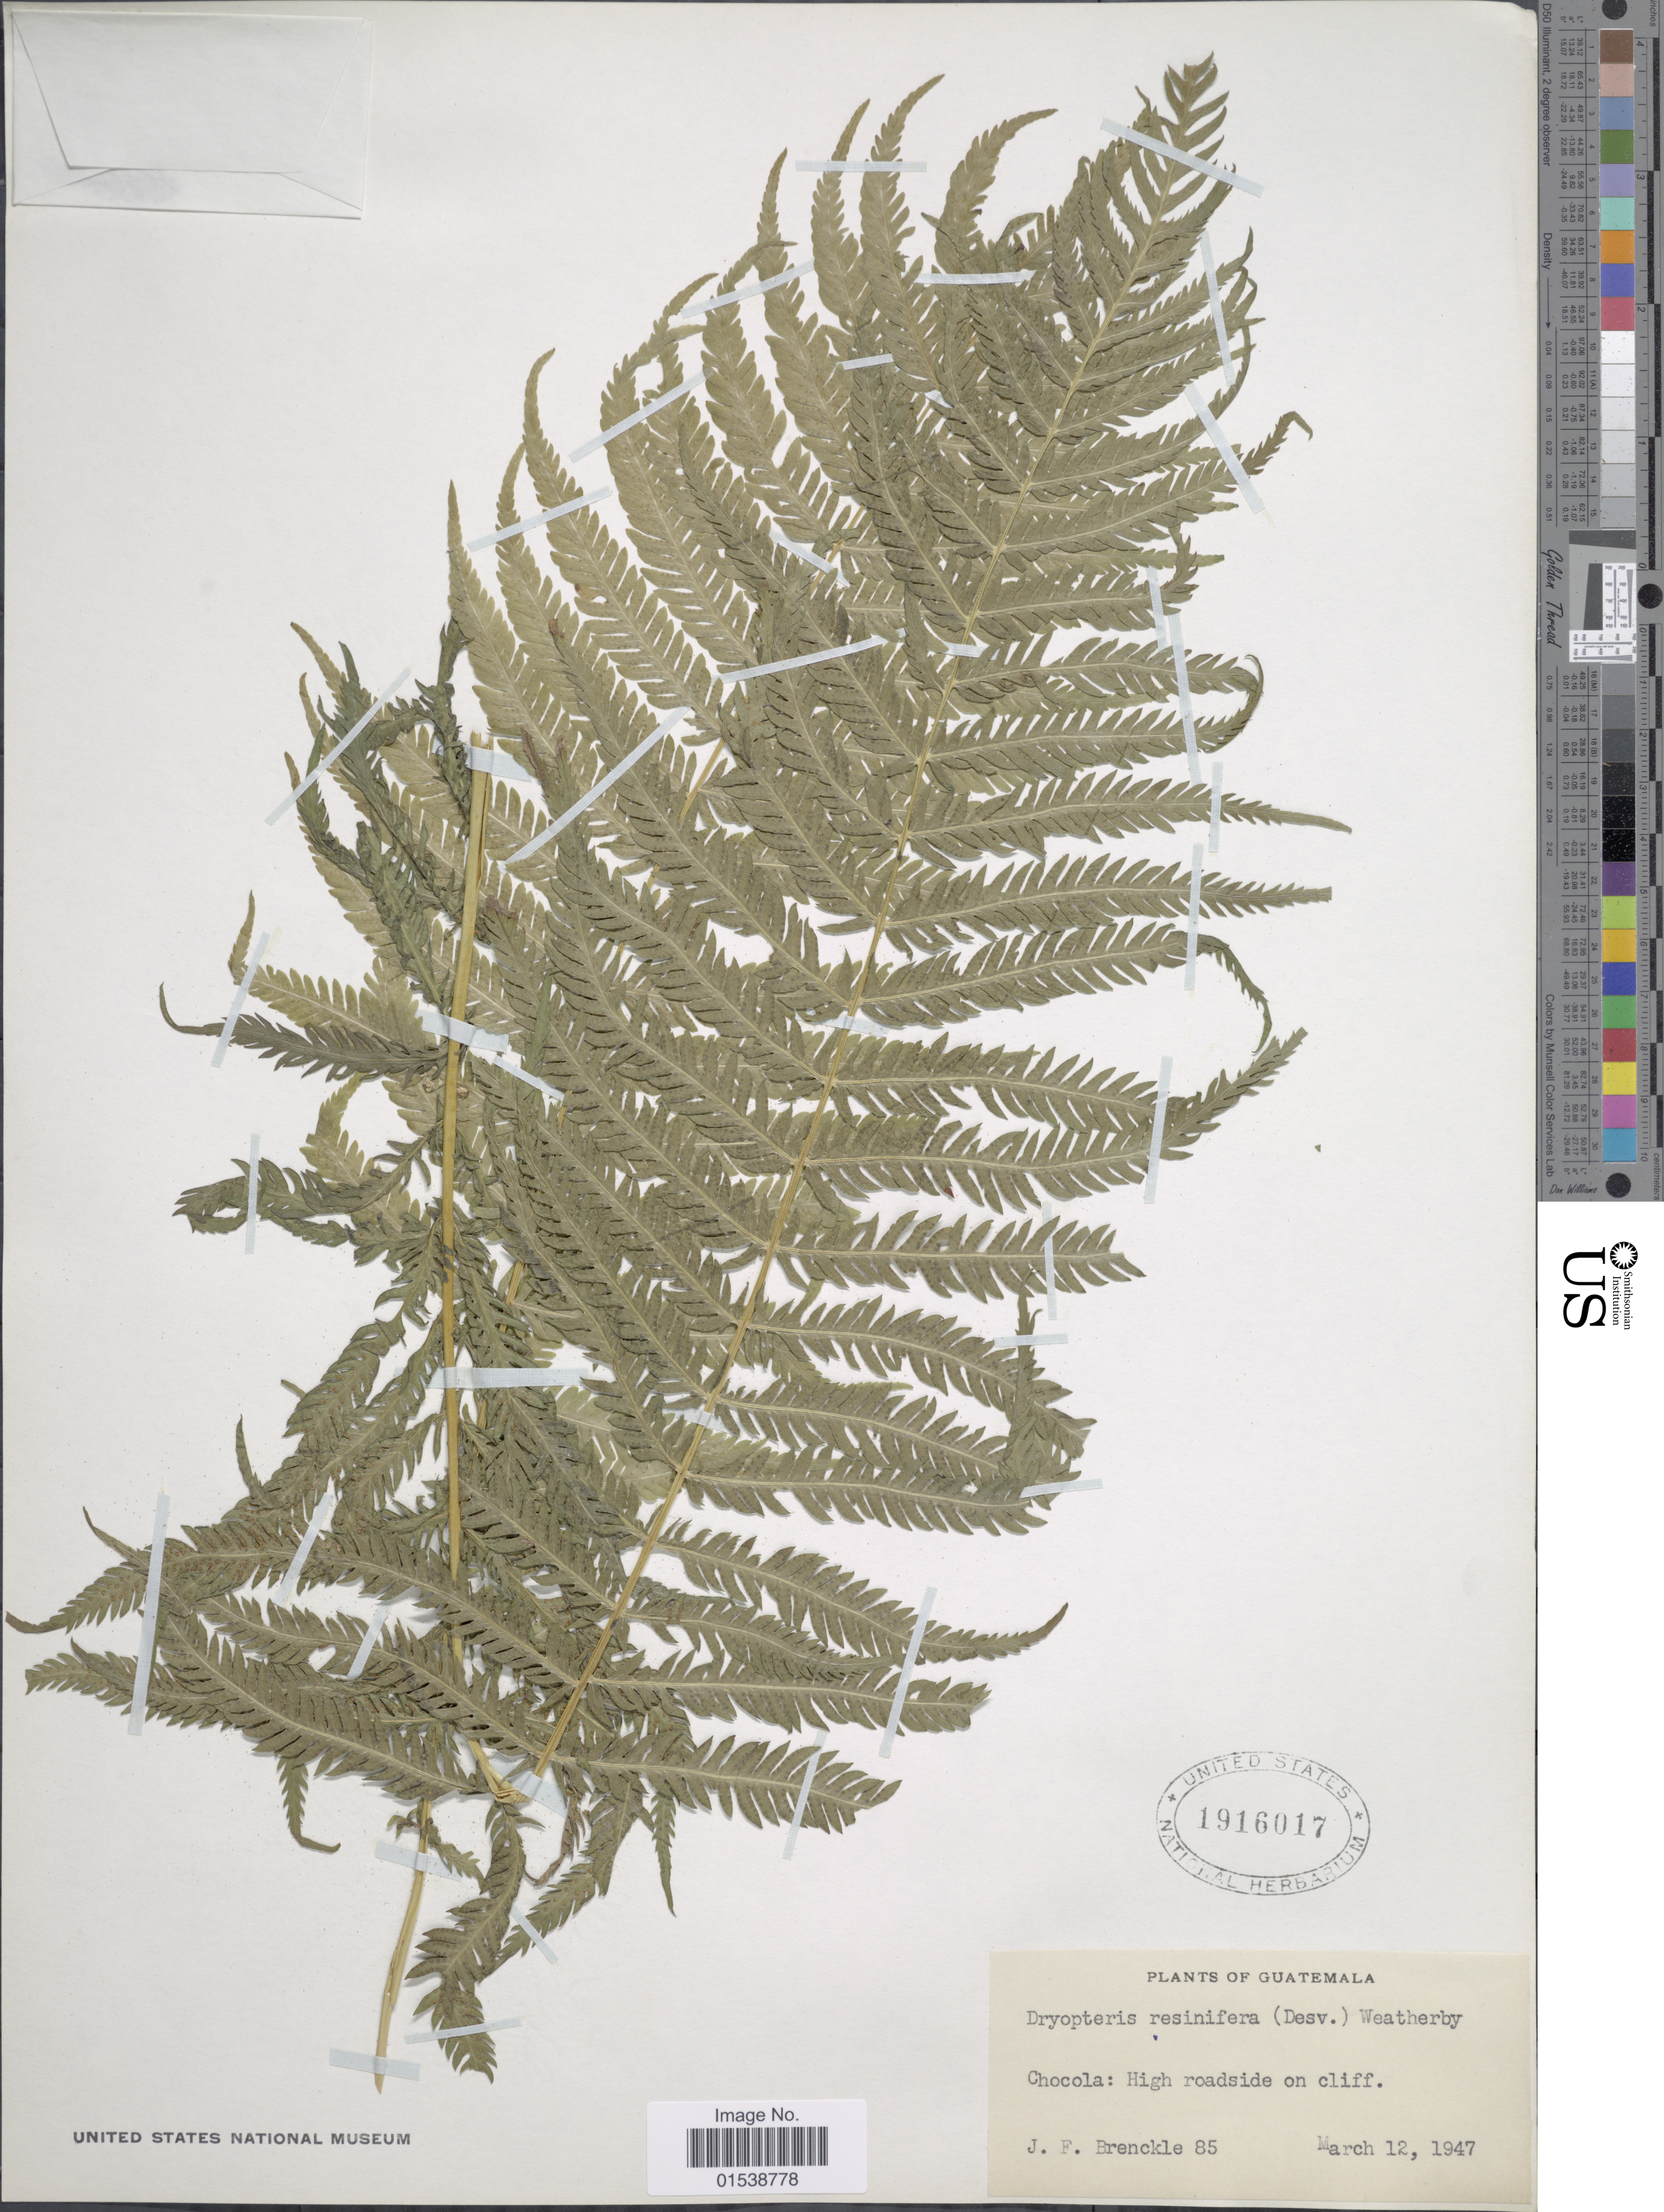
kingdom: Plantae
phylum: Tracheophyta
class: Polypodiopsida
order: Polypodiales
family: Thelypteridaceae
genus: Amauropelta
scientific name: Amauropelta resinifera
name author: (Desv.) Pic. Serm.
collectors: J. Brenckle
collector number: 85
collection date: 1947-03-12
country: Guatemala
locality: Chocola: high roadside on cliff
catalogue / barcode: US 1916017